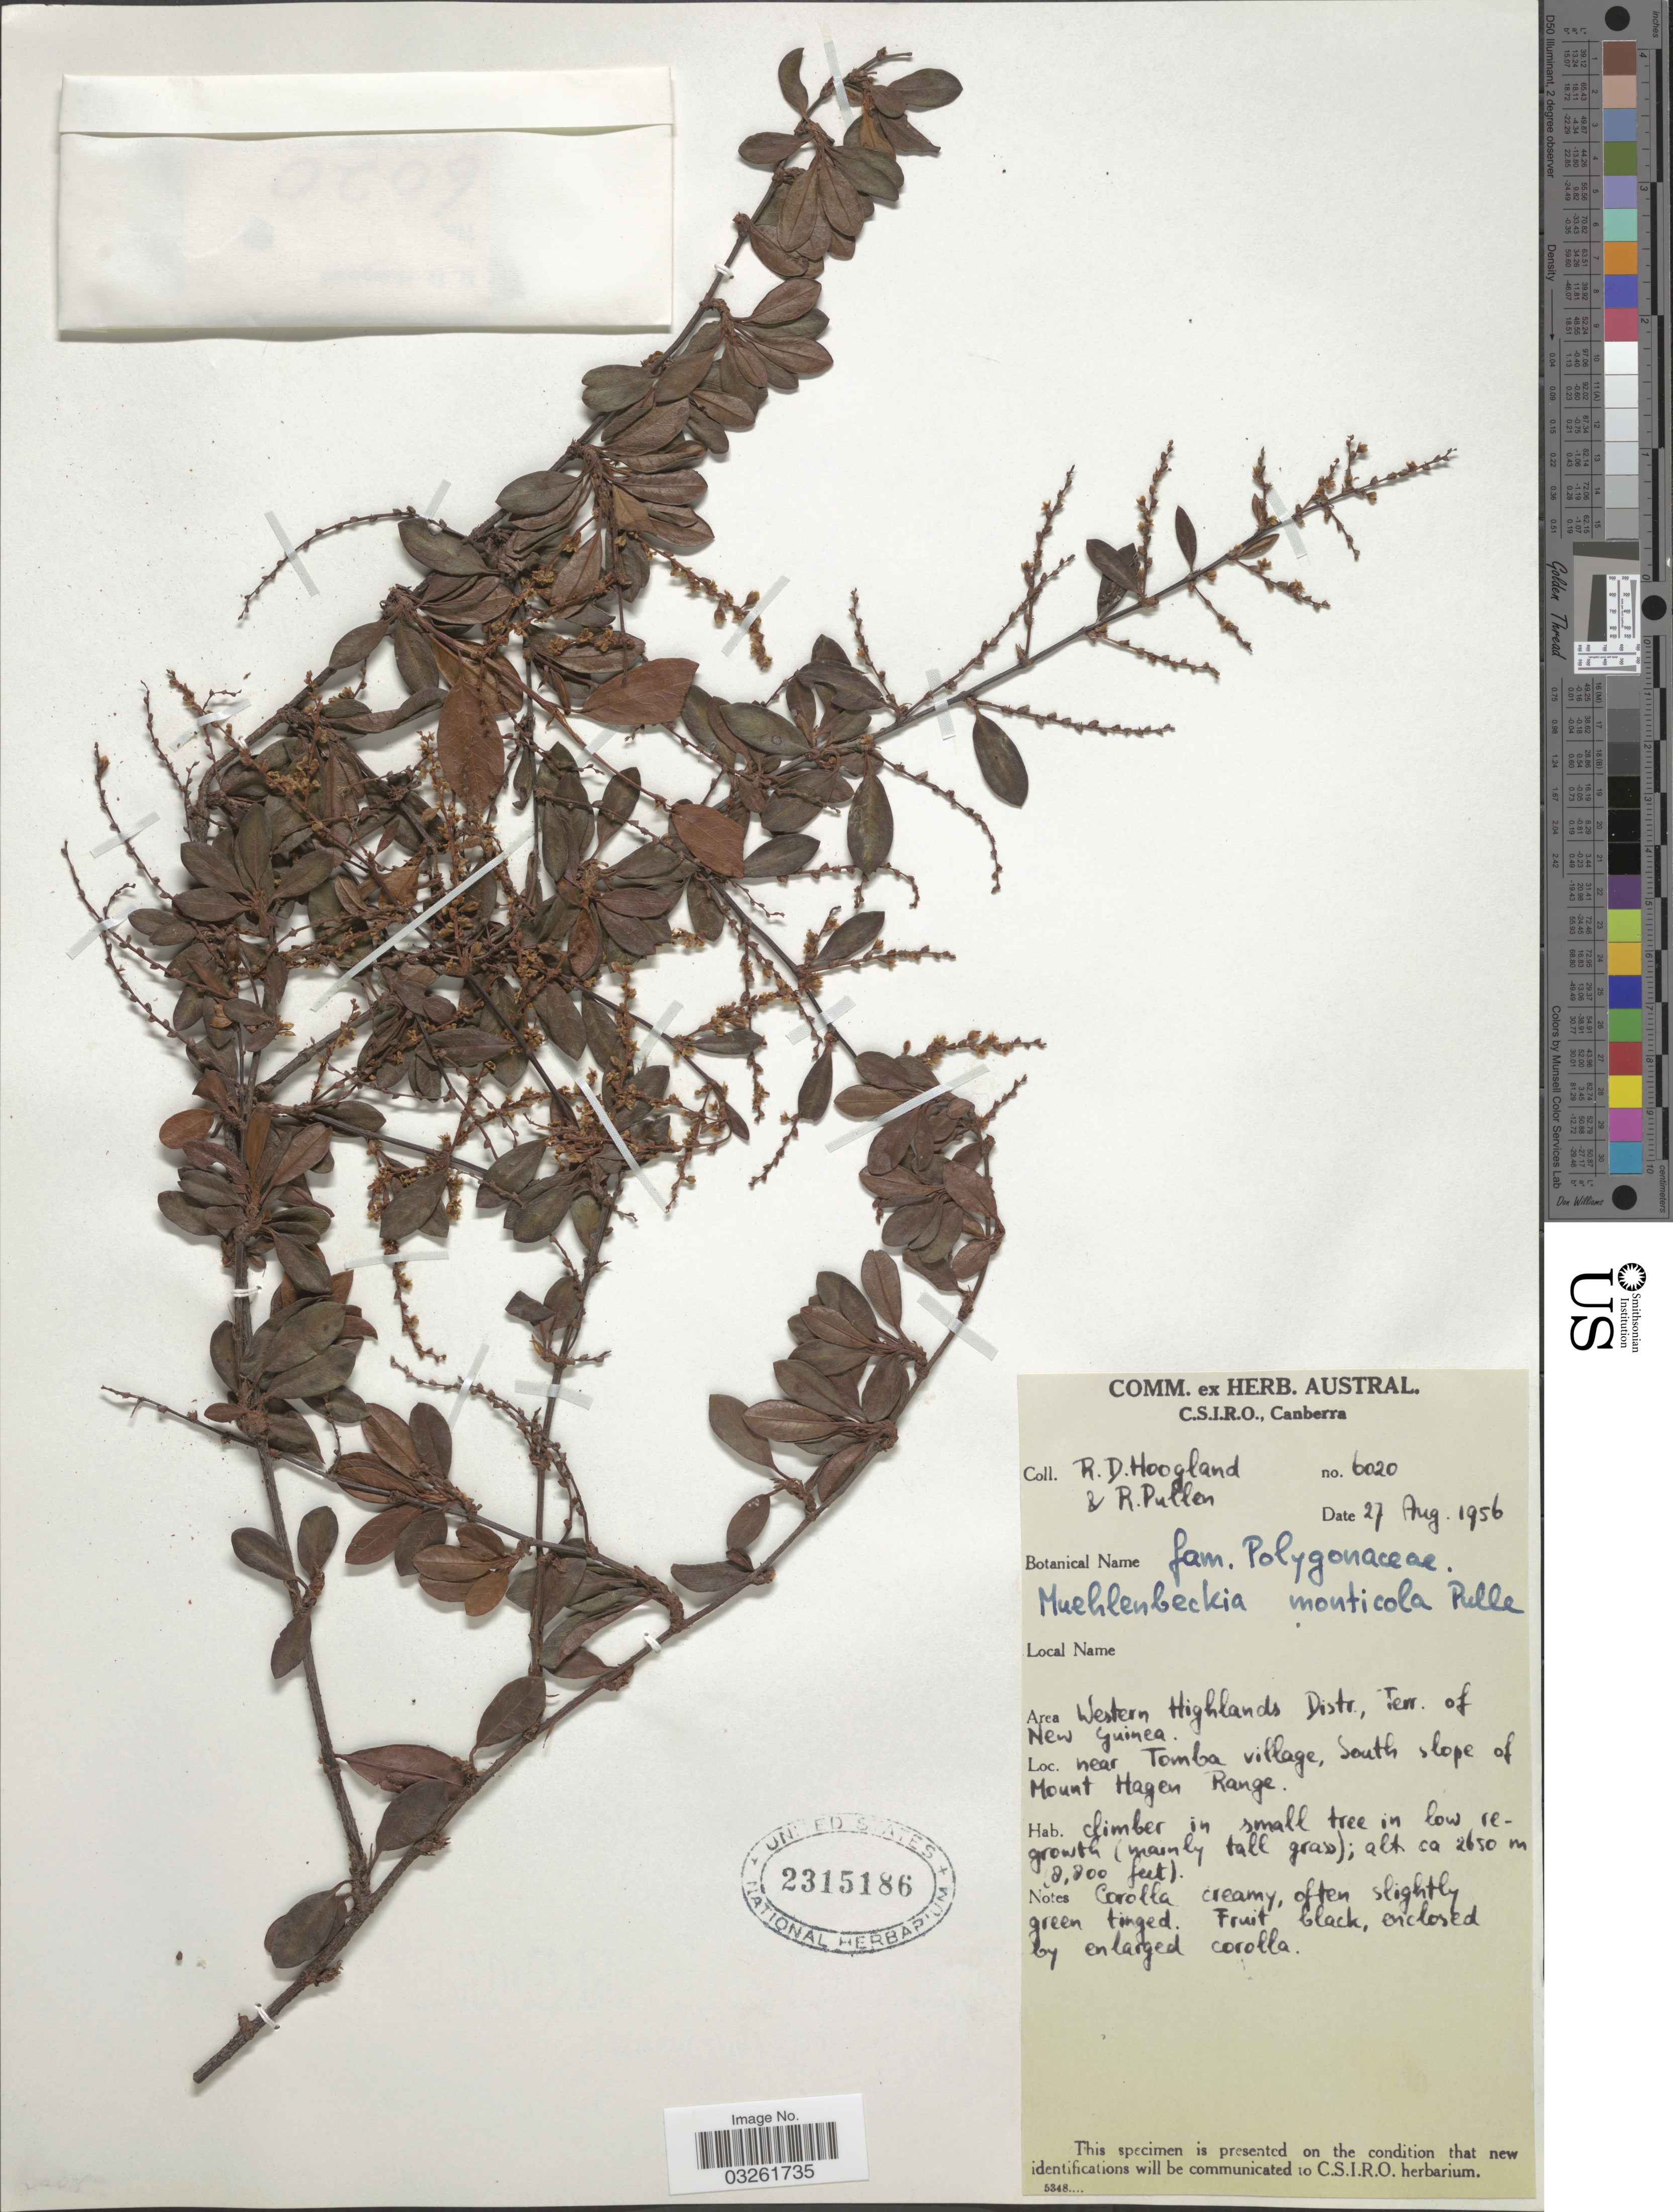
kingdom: Plantae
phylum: Tracheophyta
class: Magnoliopsida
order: Caryophyllales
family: Polygonaceae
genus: Muehlenbeckia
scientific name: Muehlenbeckia monticola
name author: Pulle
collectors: R. D. Hoogland & R. Pullen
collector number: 6020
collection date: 1956-08-27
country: Papua New Guinea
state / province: Western Highlands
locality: Western Highlands Distr., Terr. of New Guinea. Near Tomba village, South slope of Mount Hagen Range.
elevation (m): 2650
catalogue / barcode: US 2315186